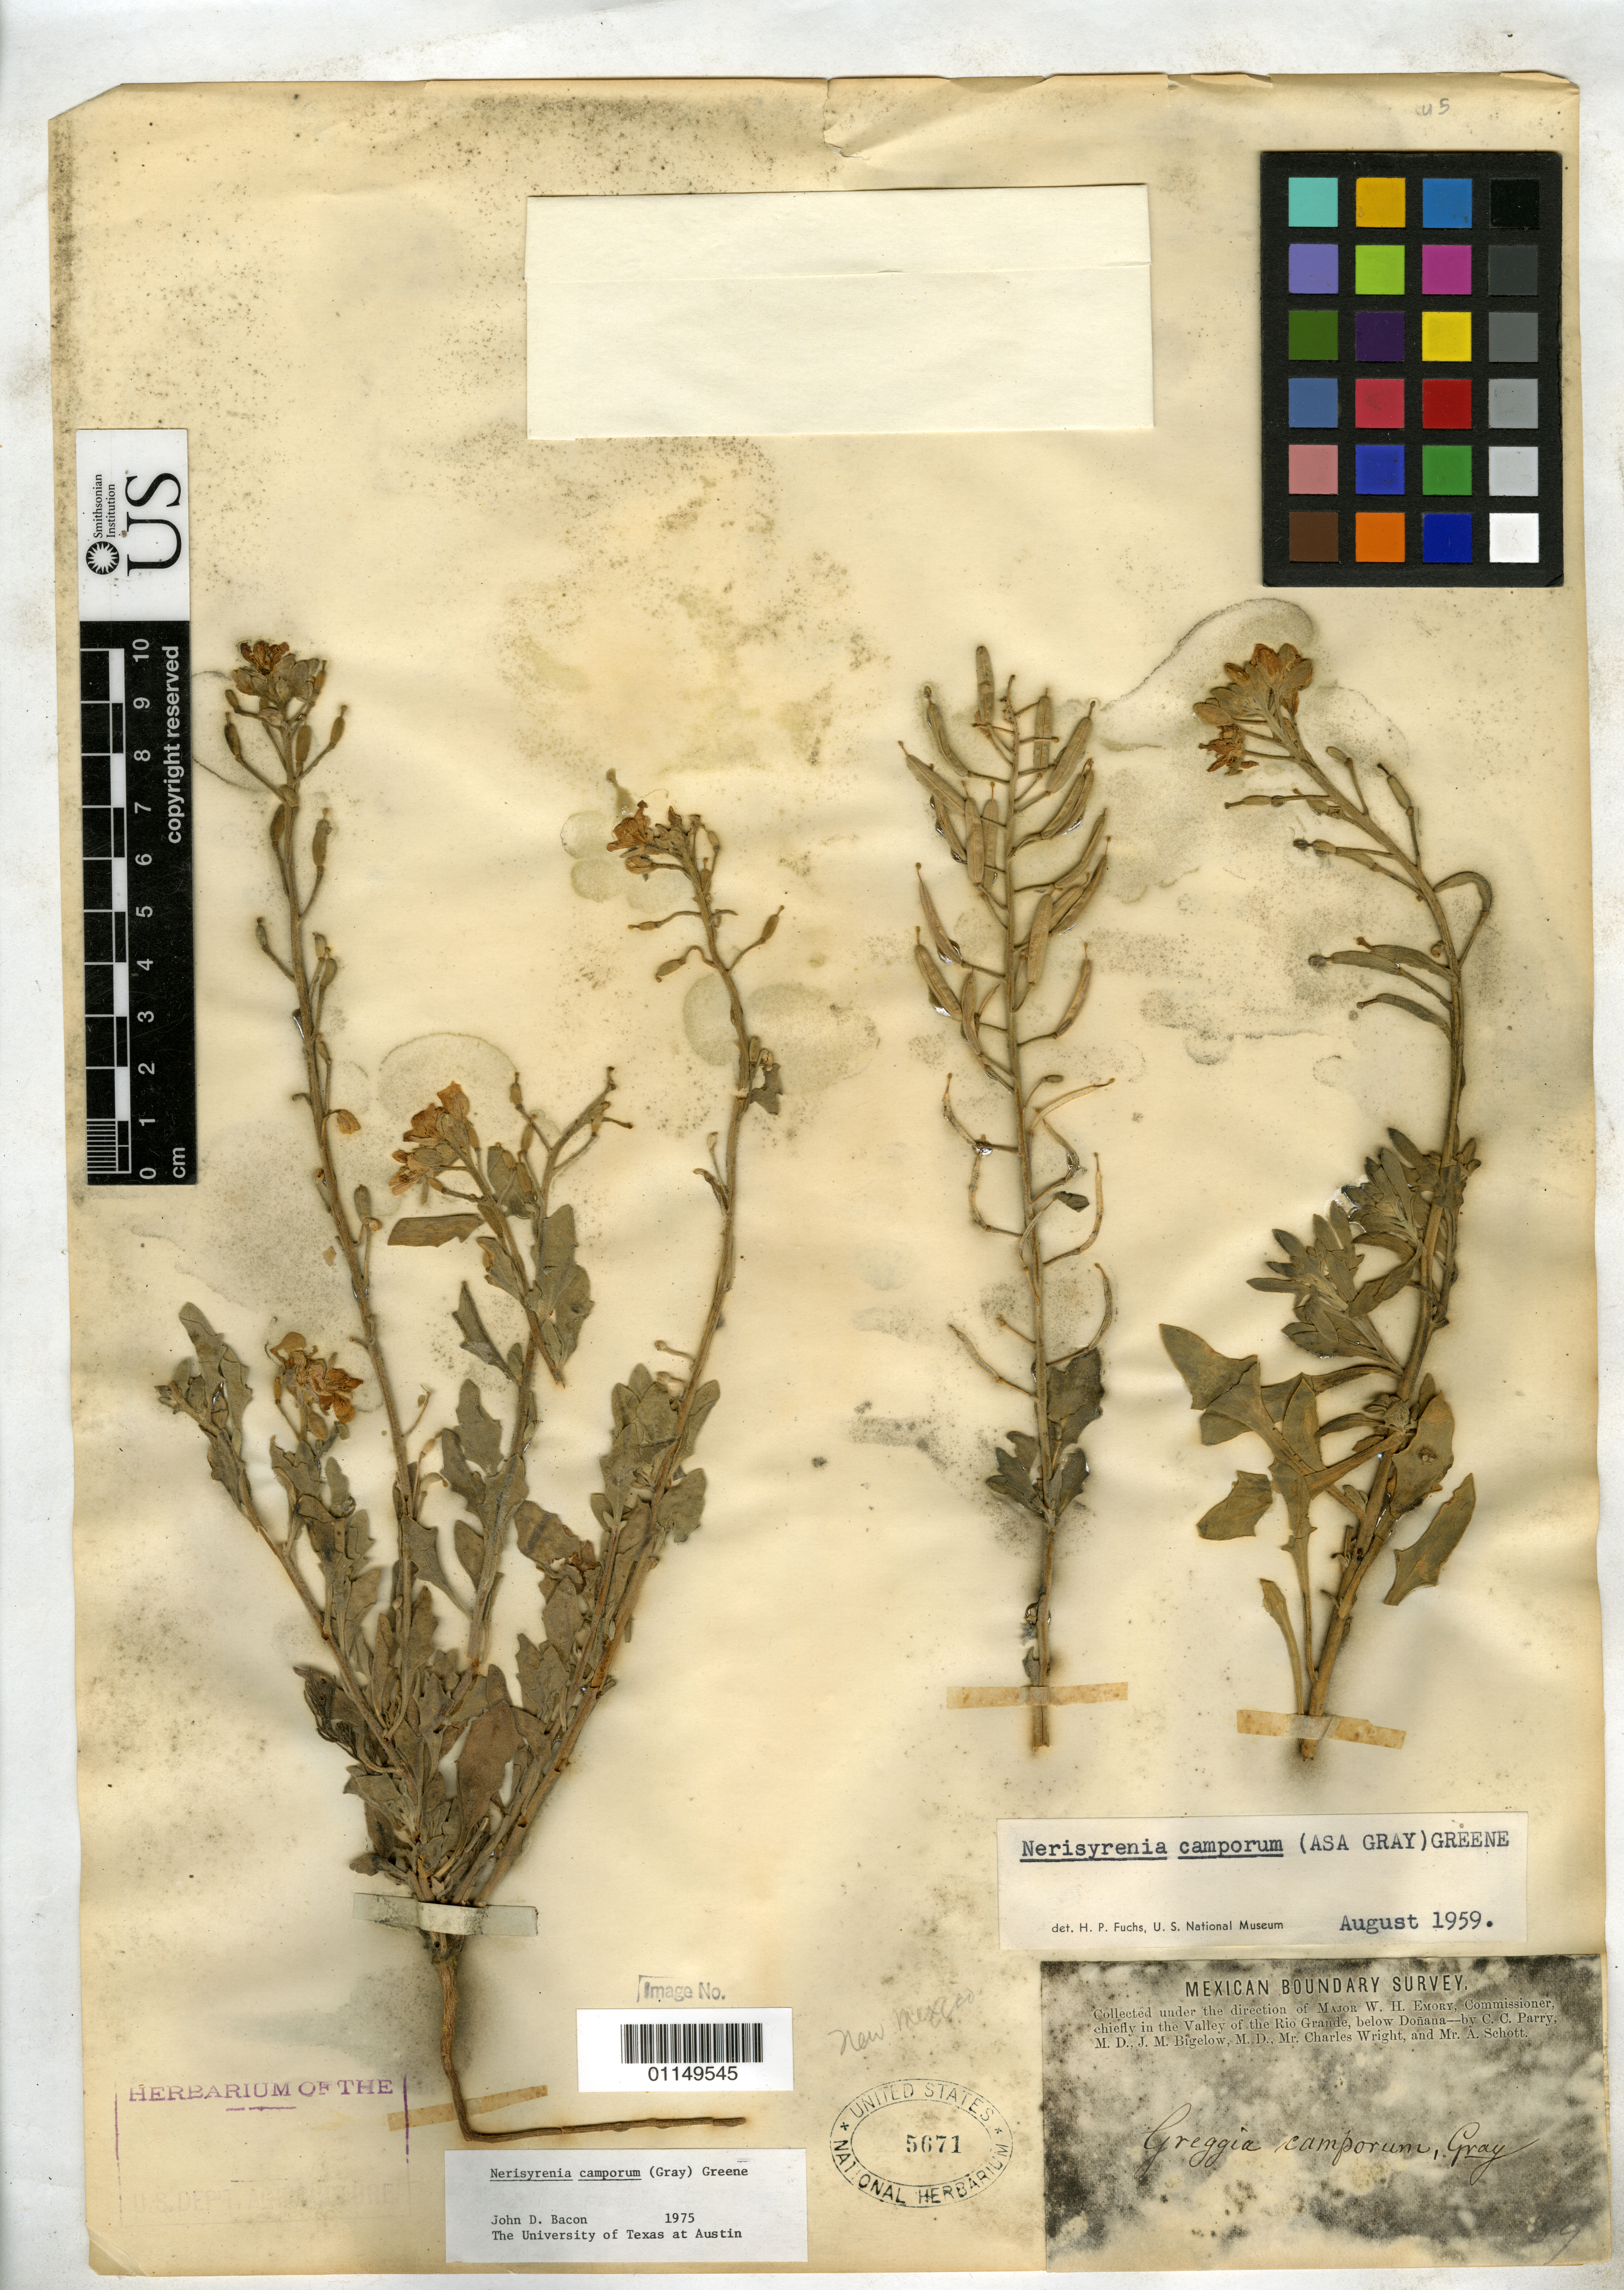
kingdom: Plantae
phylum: Tracheophyta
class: Magnoliopsida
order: Brassicales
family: Brassicaceae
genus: Nerisyrenia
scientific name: Nerisyrenia camporum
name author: (A. Gray) Greene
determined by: Bacon, J. D.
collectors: C. C. Parry, J. M. Bigelow, C. Wright & A. C. V. Schott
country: United States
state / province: New Mexico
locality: Valley of the Rio Grande, below Donana.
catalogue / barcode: US 5671